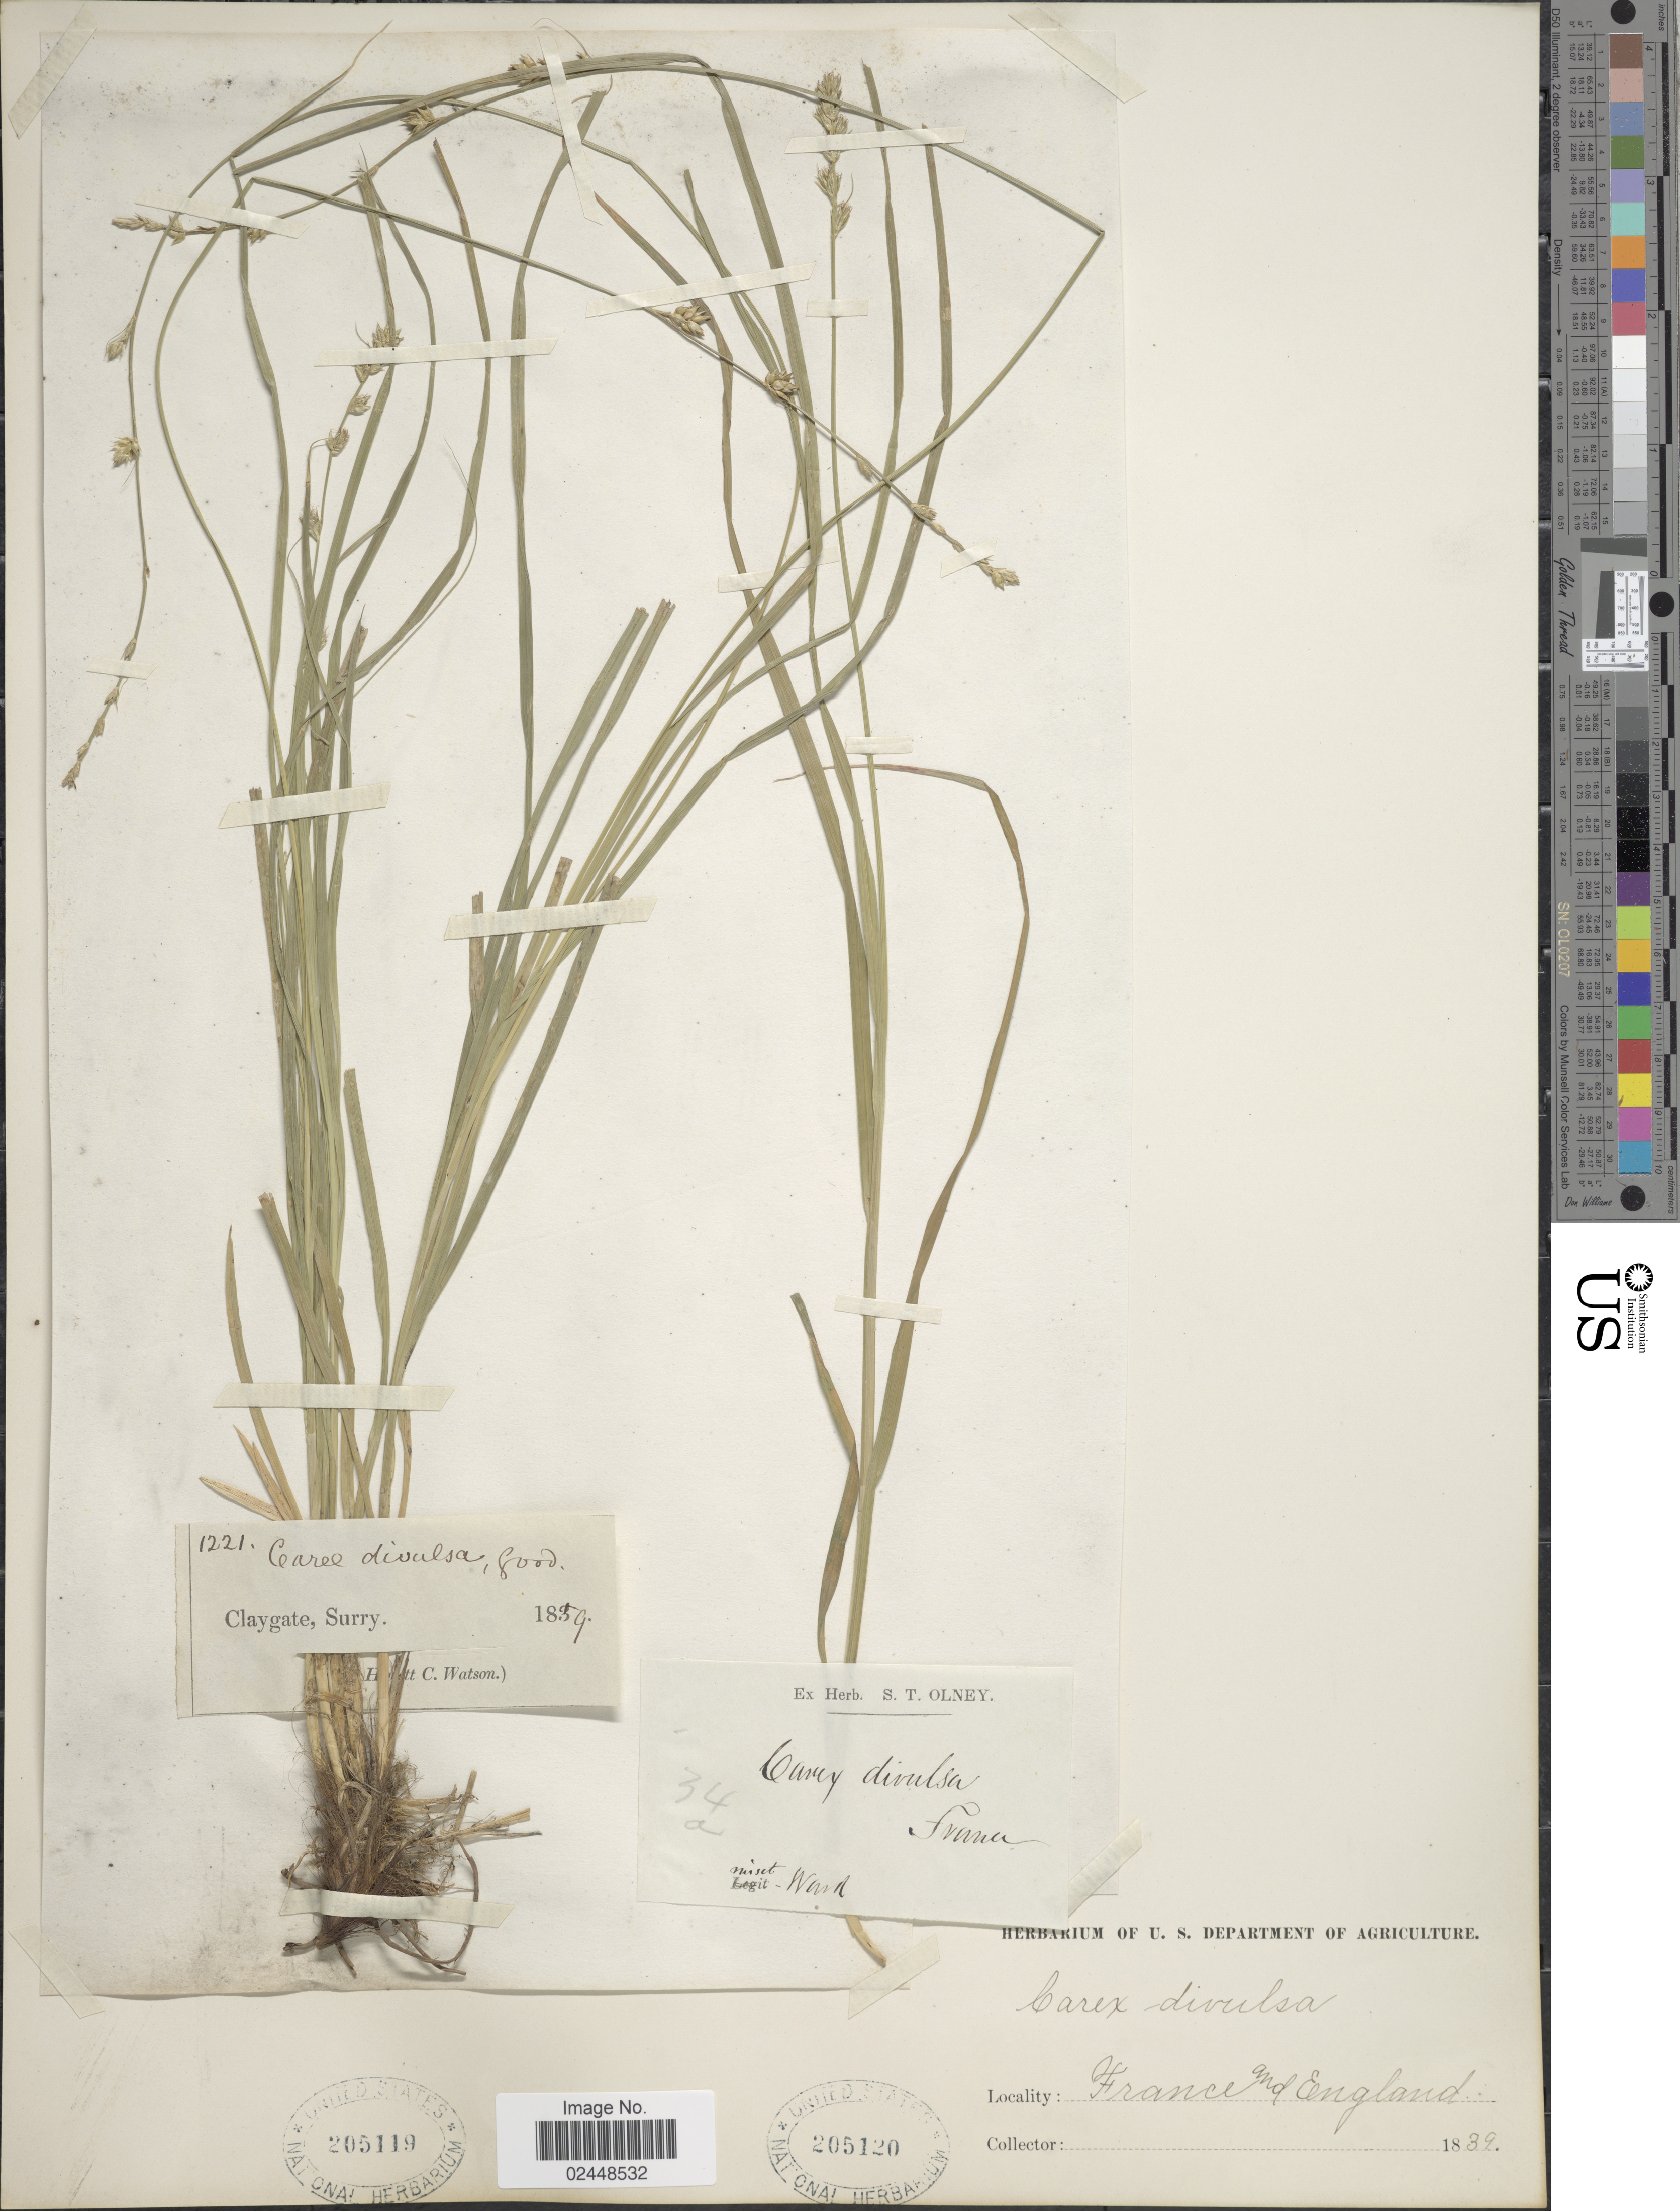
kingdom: Plantae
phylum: Tracheophyta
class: Liliopsida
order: Poales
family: Cyperaceae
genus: Carex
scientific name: Carex divulsa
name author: Stokes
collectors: H. Watson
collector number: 1221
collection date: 1859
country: United Kingdom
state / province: England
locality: Claygate, Surry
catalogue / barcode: US 205119